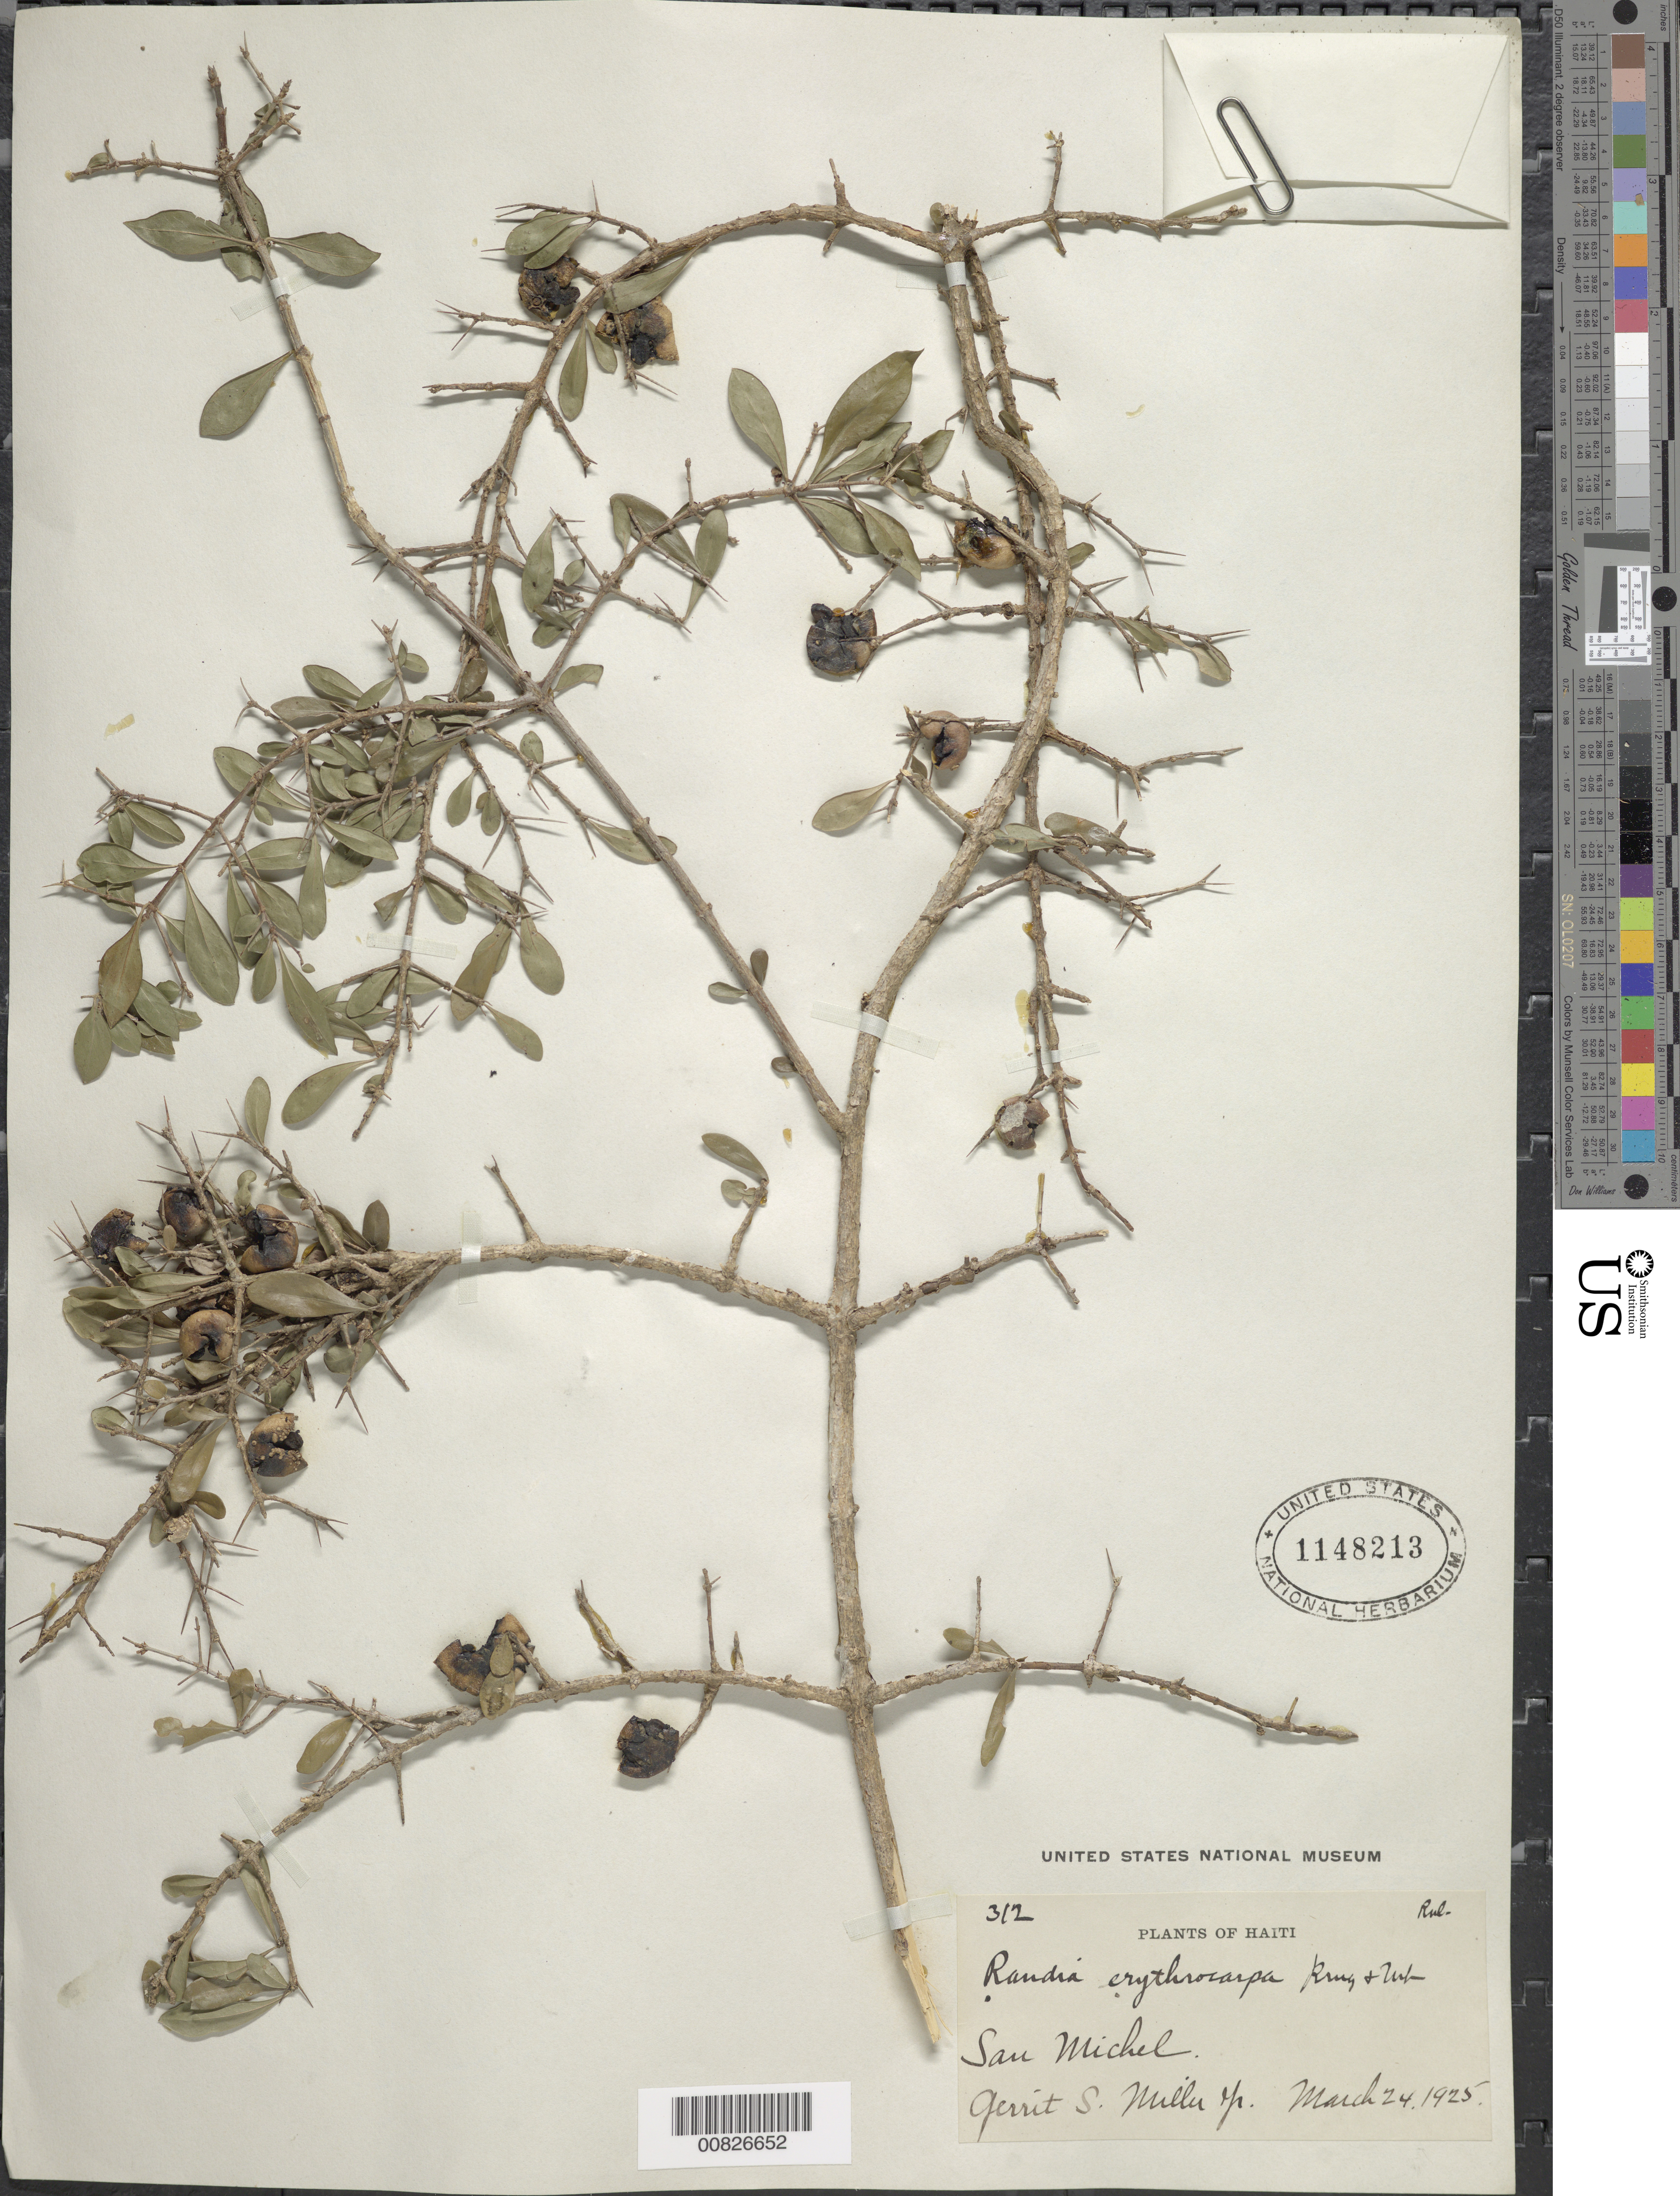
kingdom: Plantae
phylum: Tracheophyta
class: Magnoliopsida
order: Gentianales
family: Rubiaceae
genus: Randia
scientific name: Randia erythrocarpa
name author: Krug & Urb.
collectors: G. S. Miller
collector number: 312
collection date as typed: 24 Mar 1925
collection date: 1925-03-24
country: Haiti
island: Hispaniola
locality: San Michel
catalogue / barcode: US 1148213